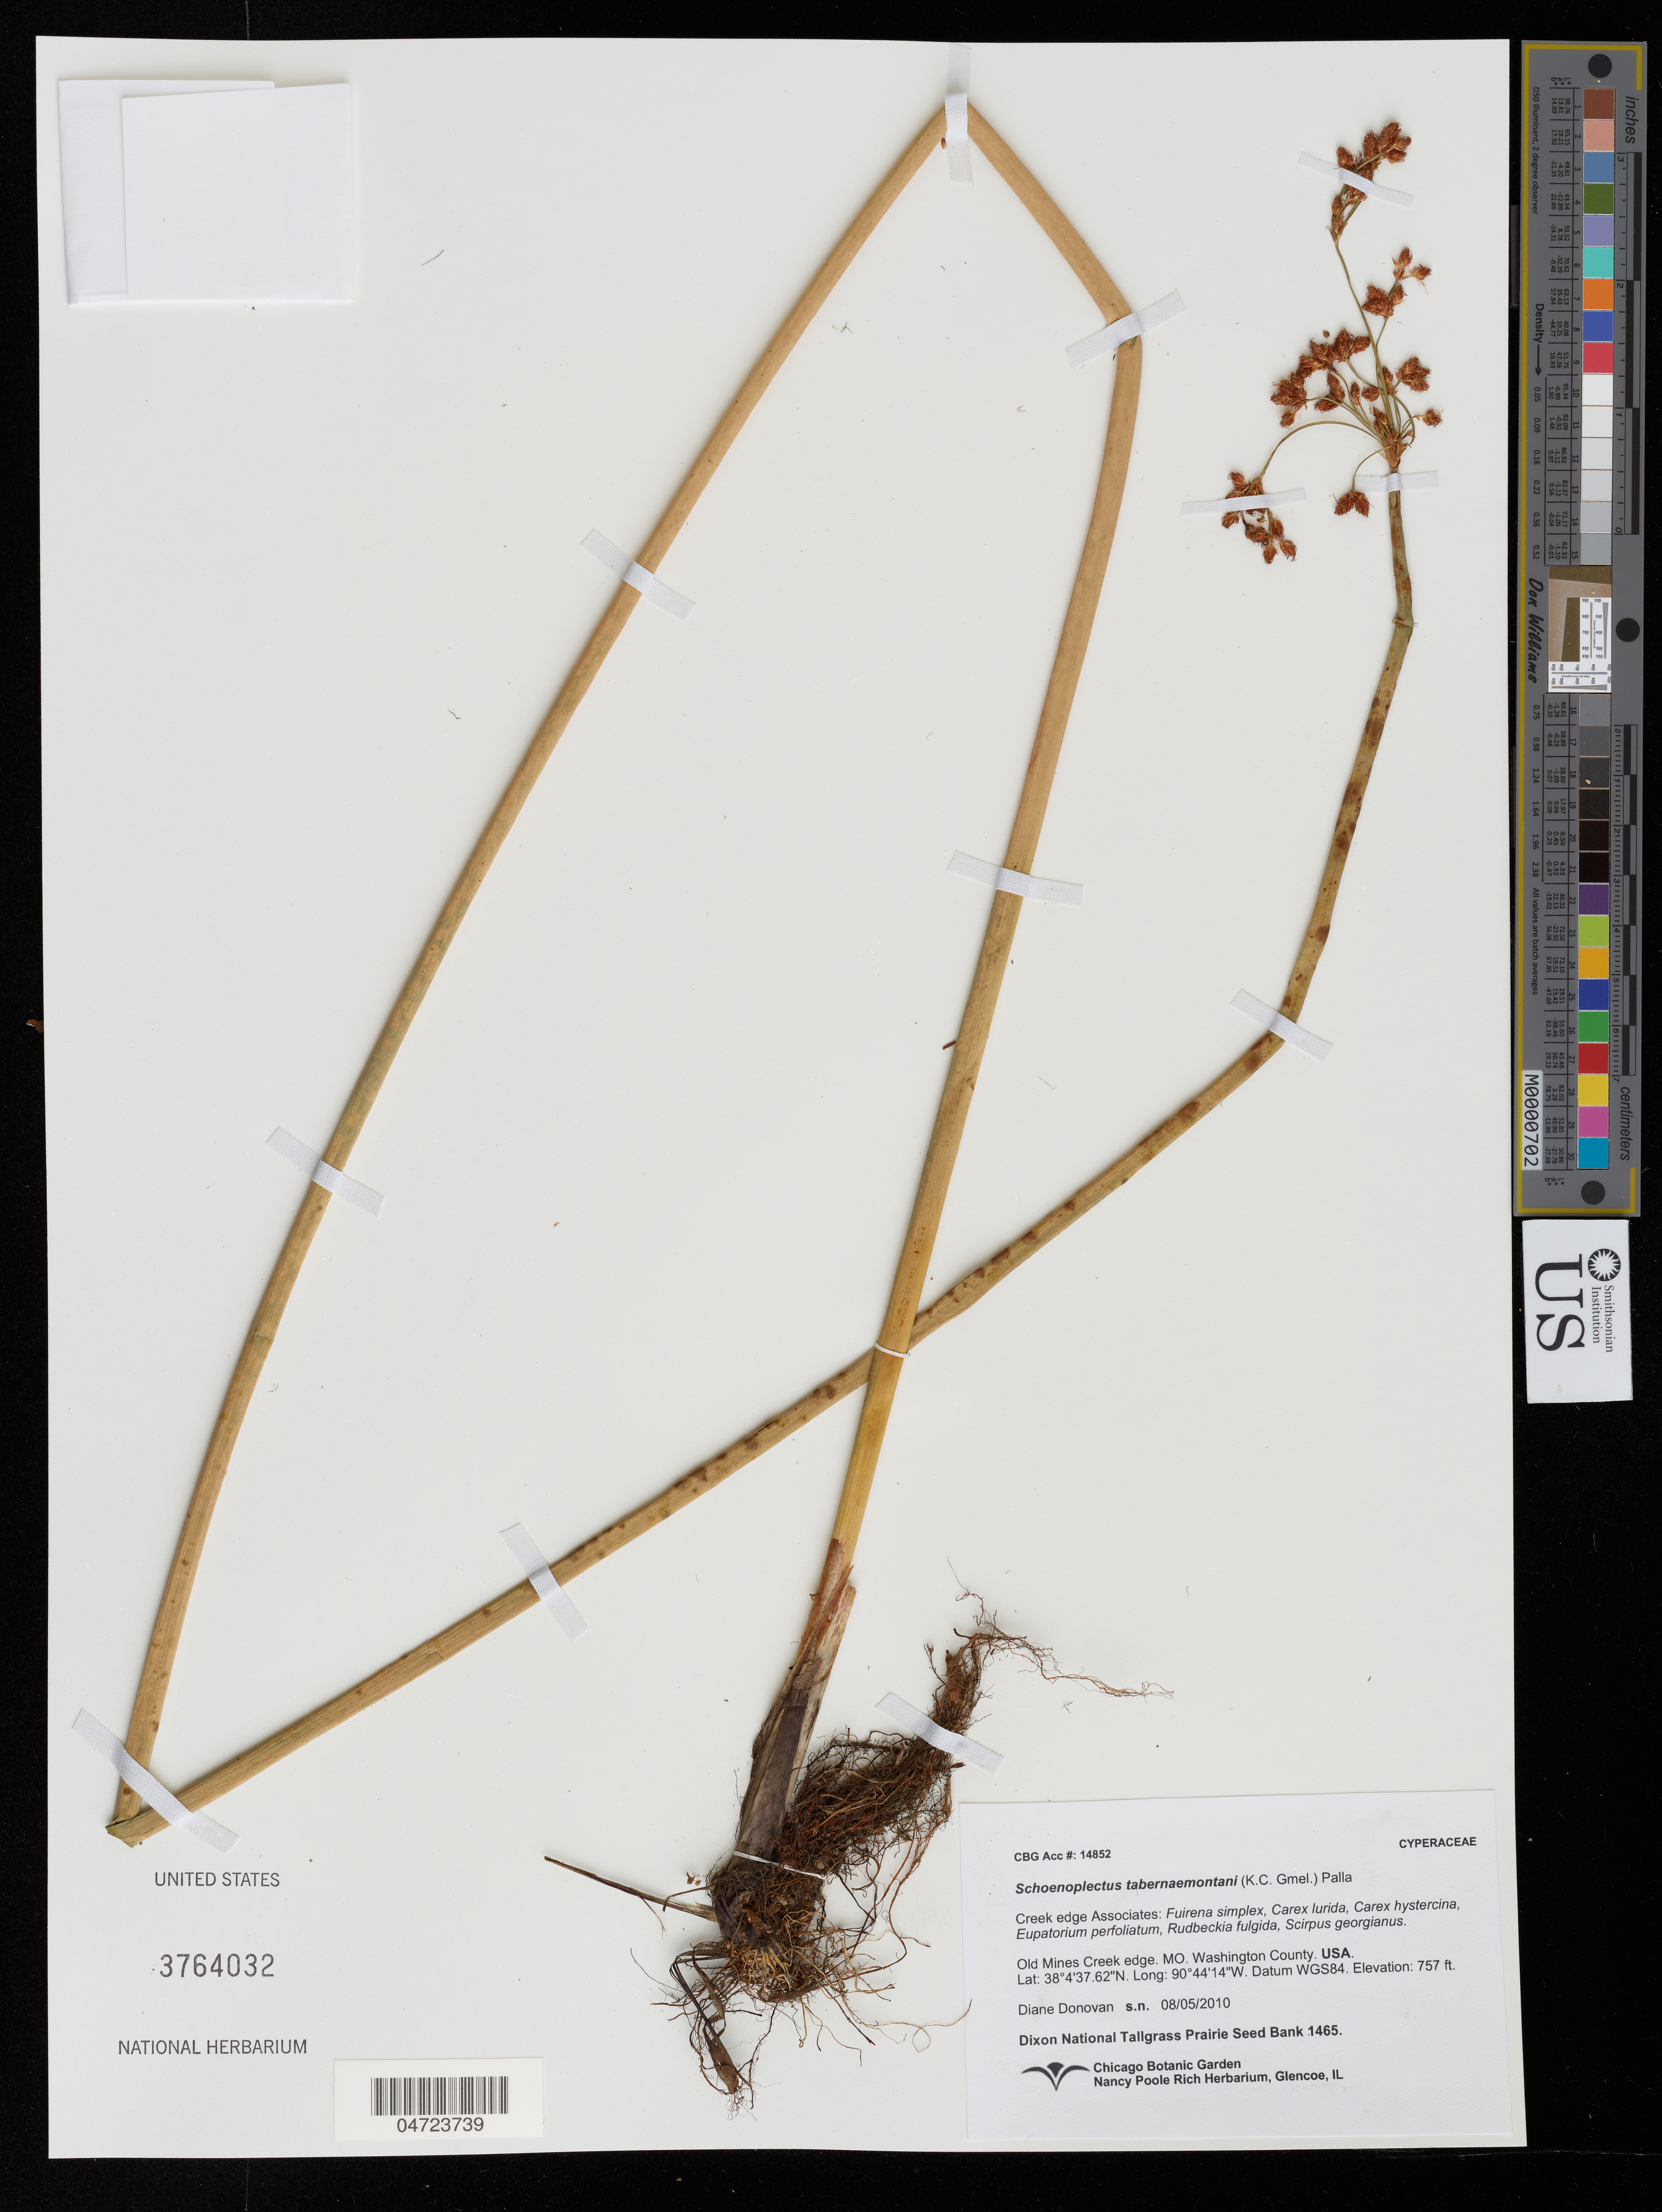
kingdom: Plantae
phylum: Tracheophyta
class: Liliopsida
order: Poales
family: Cyperaceae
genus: Schoenoplectus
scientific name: Schoenoplectus tabernaemontani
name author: (C.C. Gmel.) Palla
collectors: D. Donovan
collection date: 2010-08-05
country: United States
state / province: Missouri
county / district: Washington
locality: Old Mines Creek edge. Washington County.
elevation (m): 231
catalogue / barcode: US 3764032